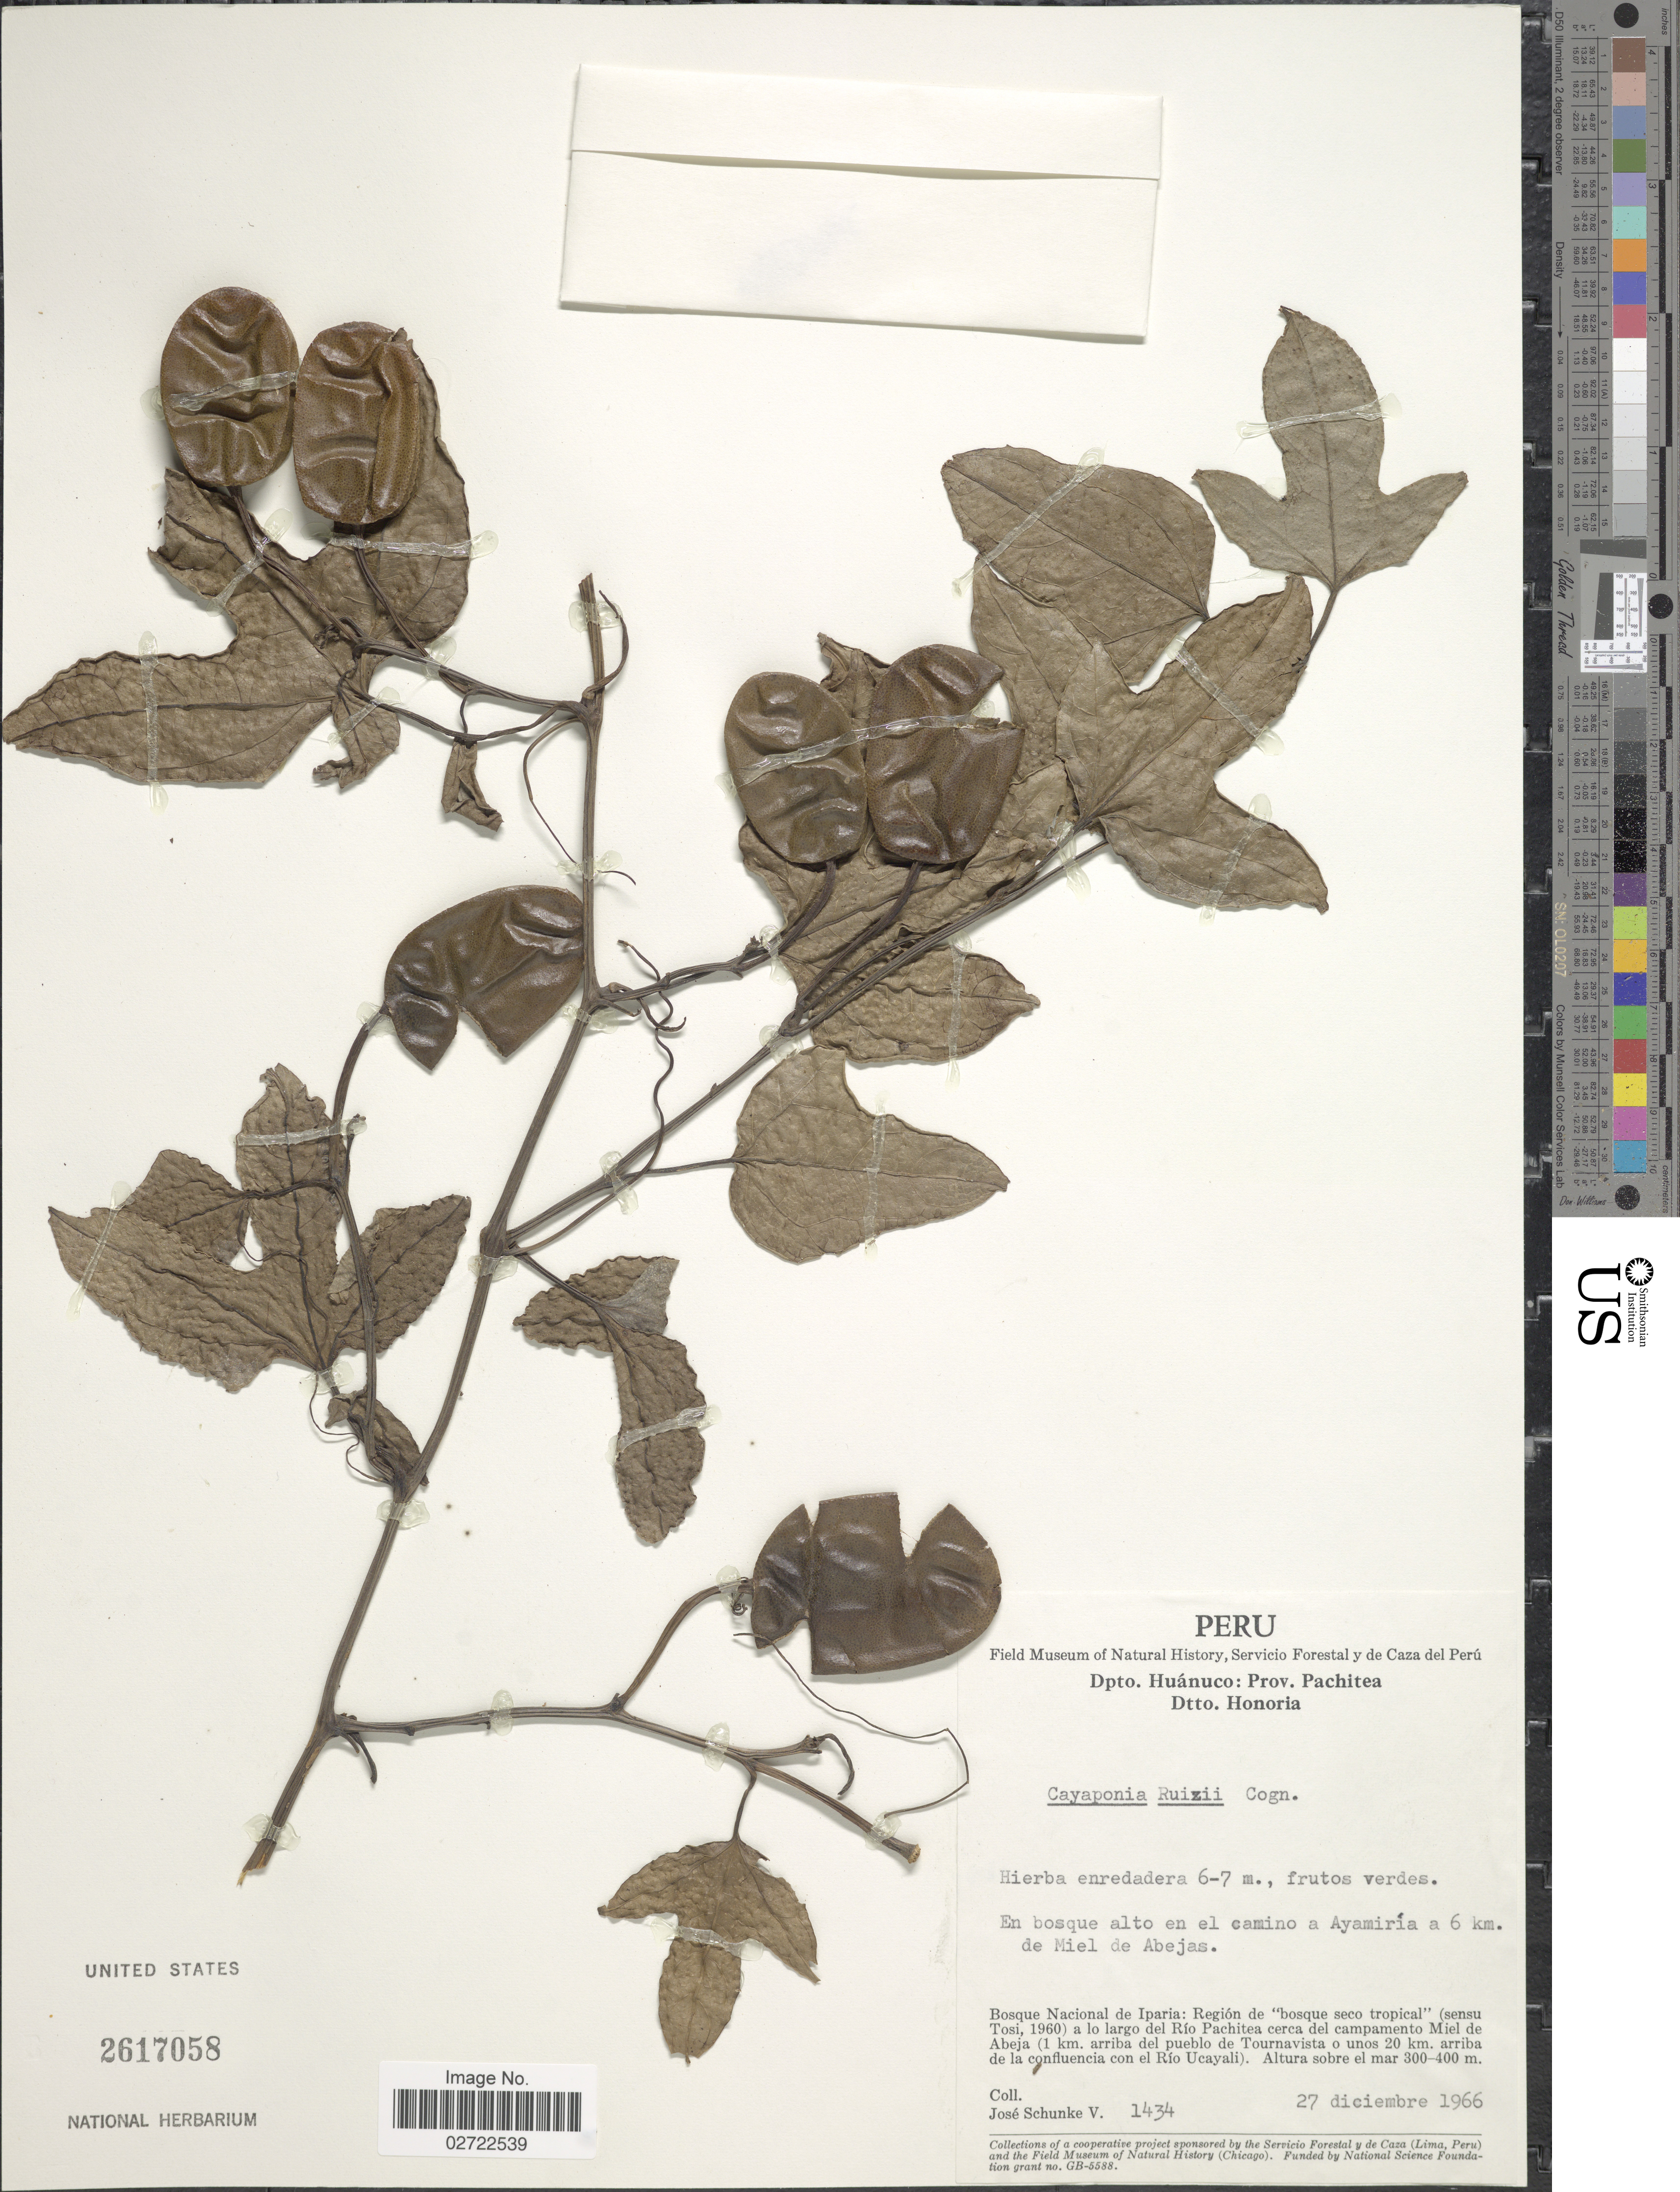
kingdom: Plantae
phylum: Tracheophyta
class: Magnoliopsida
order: Cucurbitales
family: Cucurbitaceae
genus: Cayaponia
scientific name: Cayaponia peruviana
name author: (Poepp. & Endl.) Cogn.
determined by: Nee, Michael H.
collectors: J. Schunke Vigo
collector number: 1434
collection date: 1966-12-27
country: Peru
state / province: Huánuco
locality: Dpto. Huanuco: Prov. Pachitea. Dtto. Honoria. En bosque alto en el camino a Ayamiria a 6 km. de Miel de Abejas. Bosque Nacional de Iparia: Region de "bosque seco tropical" (sensu, Tosi, 1960) a lo largo del Rio Pachitea cerca del campamento Miel de Abeja (1 km. arriba del pueblo de Tournavista o unos 20 km. arriba de la confluencia con el Rio Ucayali)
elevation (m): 300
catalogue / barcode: US 2617058